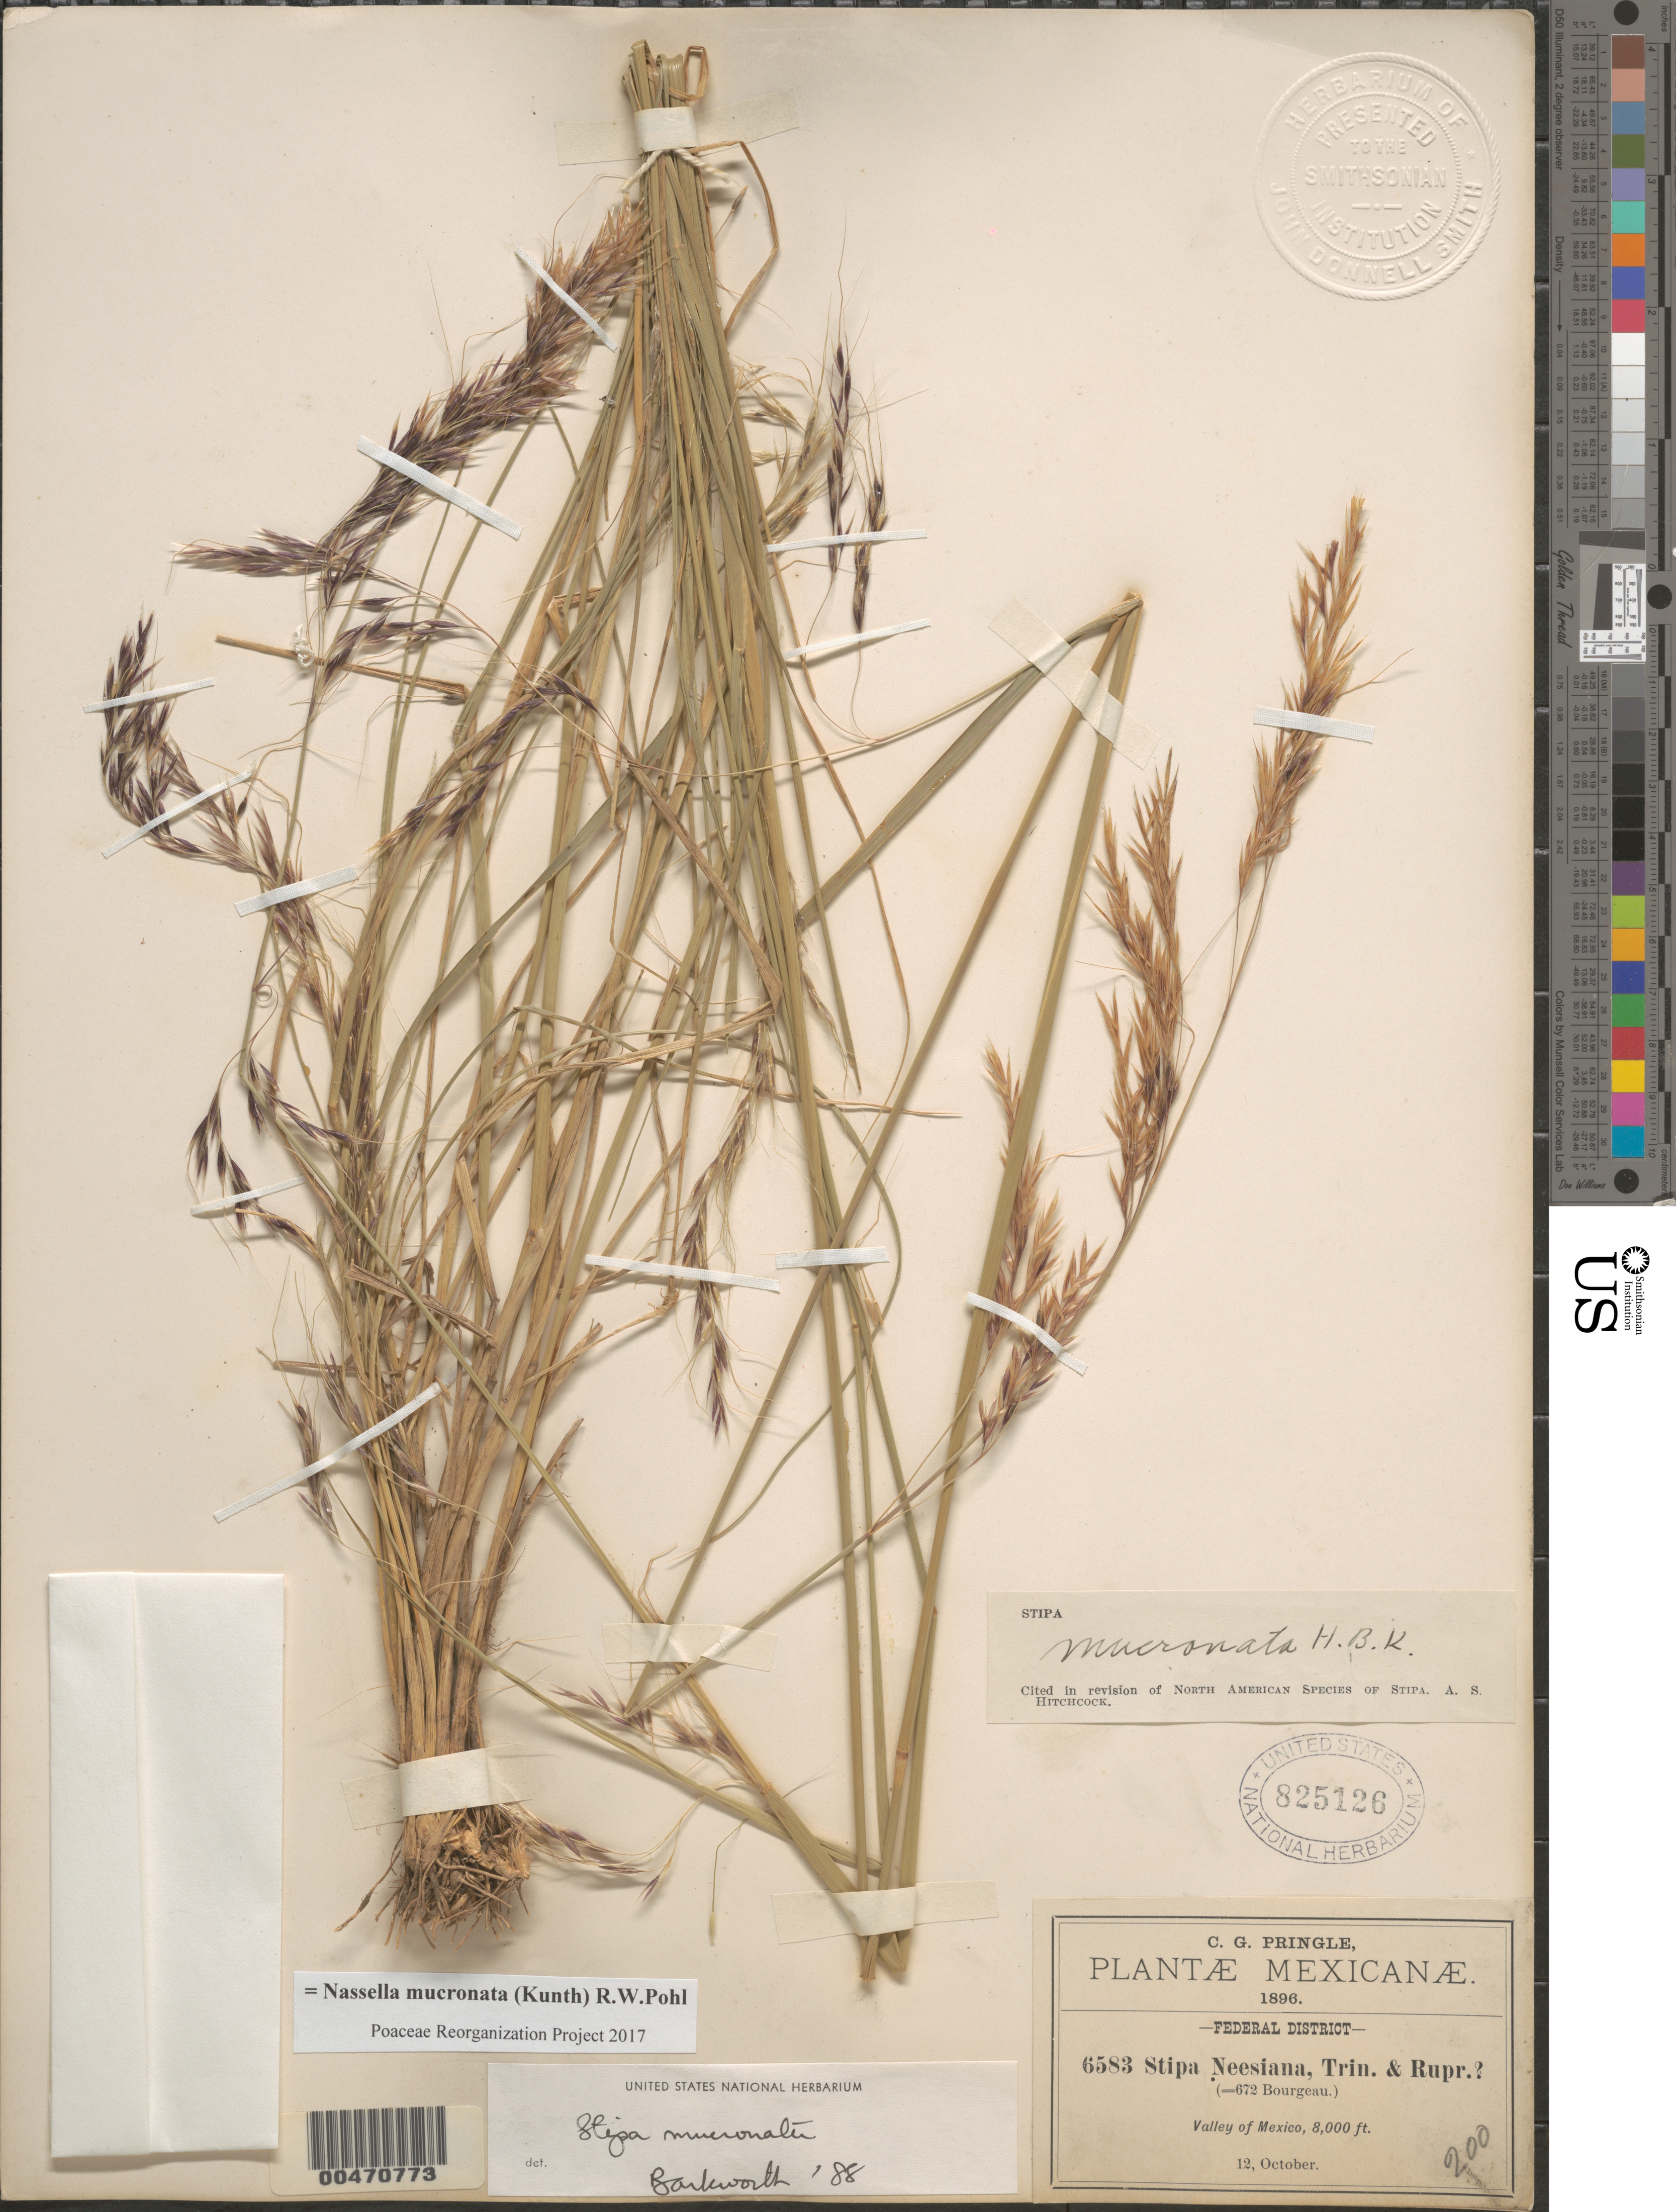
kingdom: Plantae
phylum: Tracheophyta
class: Liliopsida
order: Poales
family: Poaceae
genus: Nassella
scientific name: Nassella mucronata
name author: (Kunth) R.W. Pohl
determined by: Poaceae Reorganization Project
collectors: C. G. Pringle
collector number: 6583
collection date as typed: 12 Oct 1896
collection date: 1896-10-12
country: Mexico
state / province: Distrito Federal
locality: Valley of Mexico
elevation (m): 2438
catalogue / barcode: US 825126